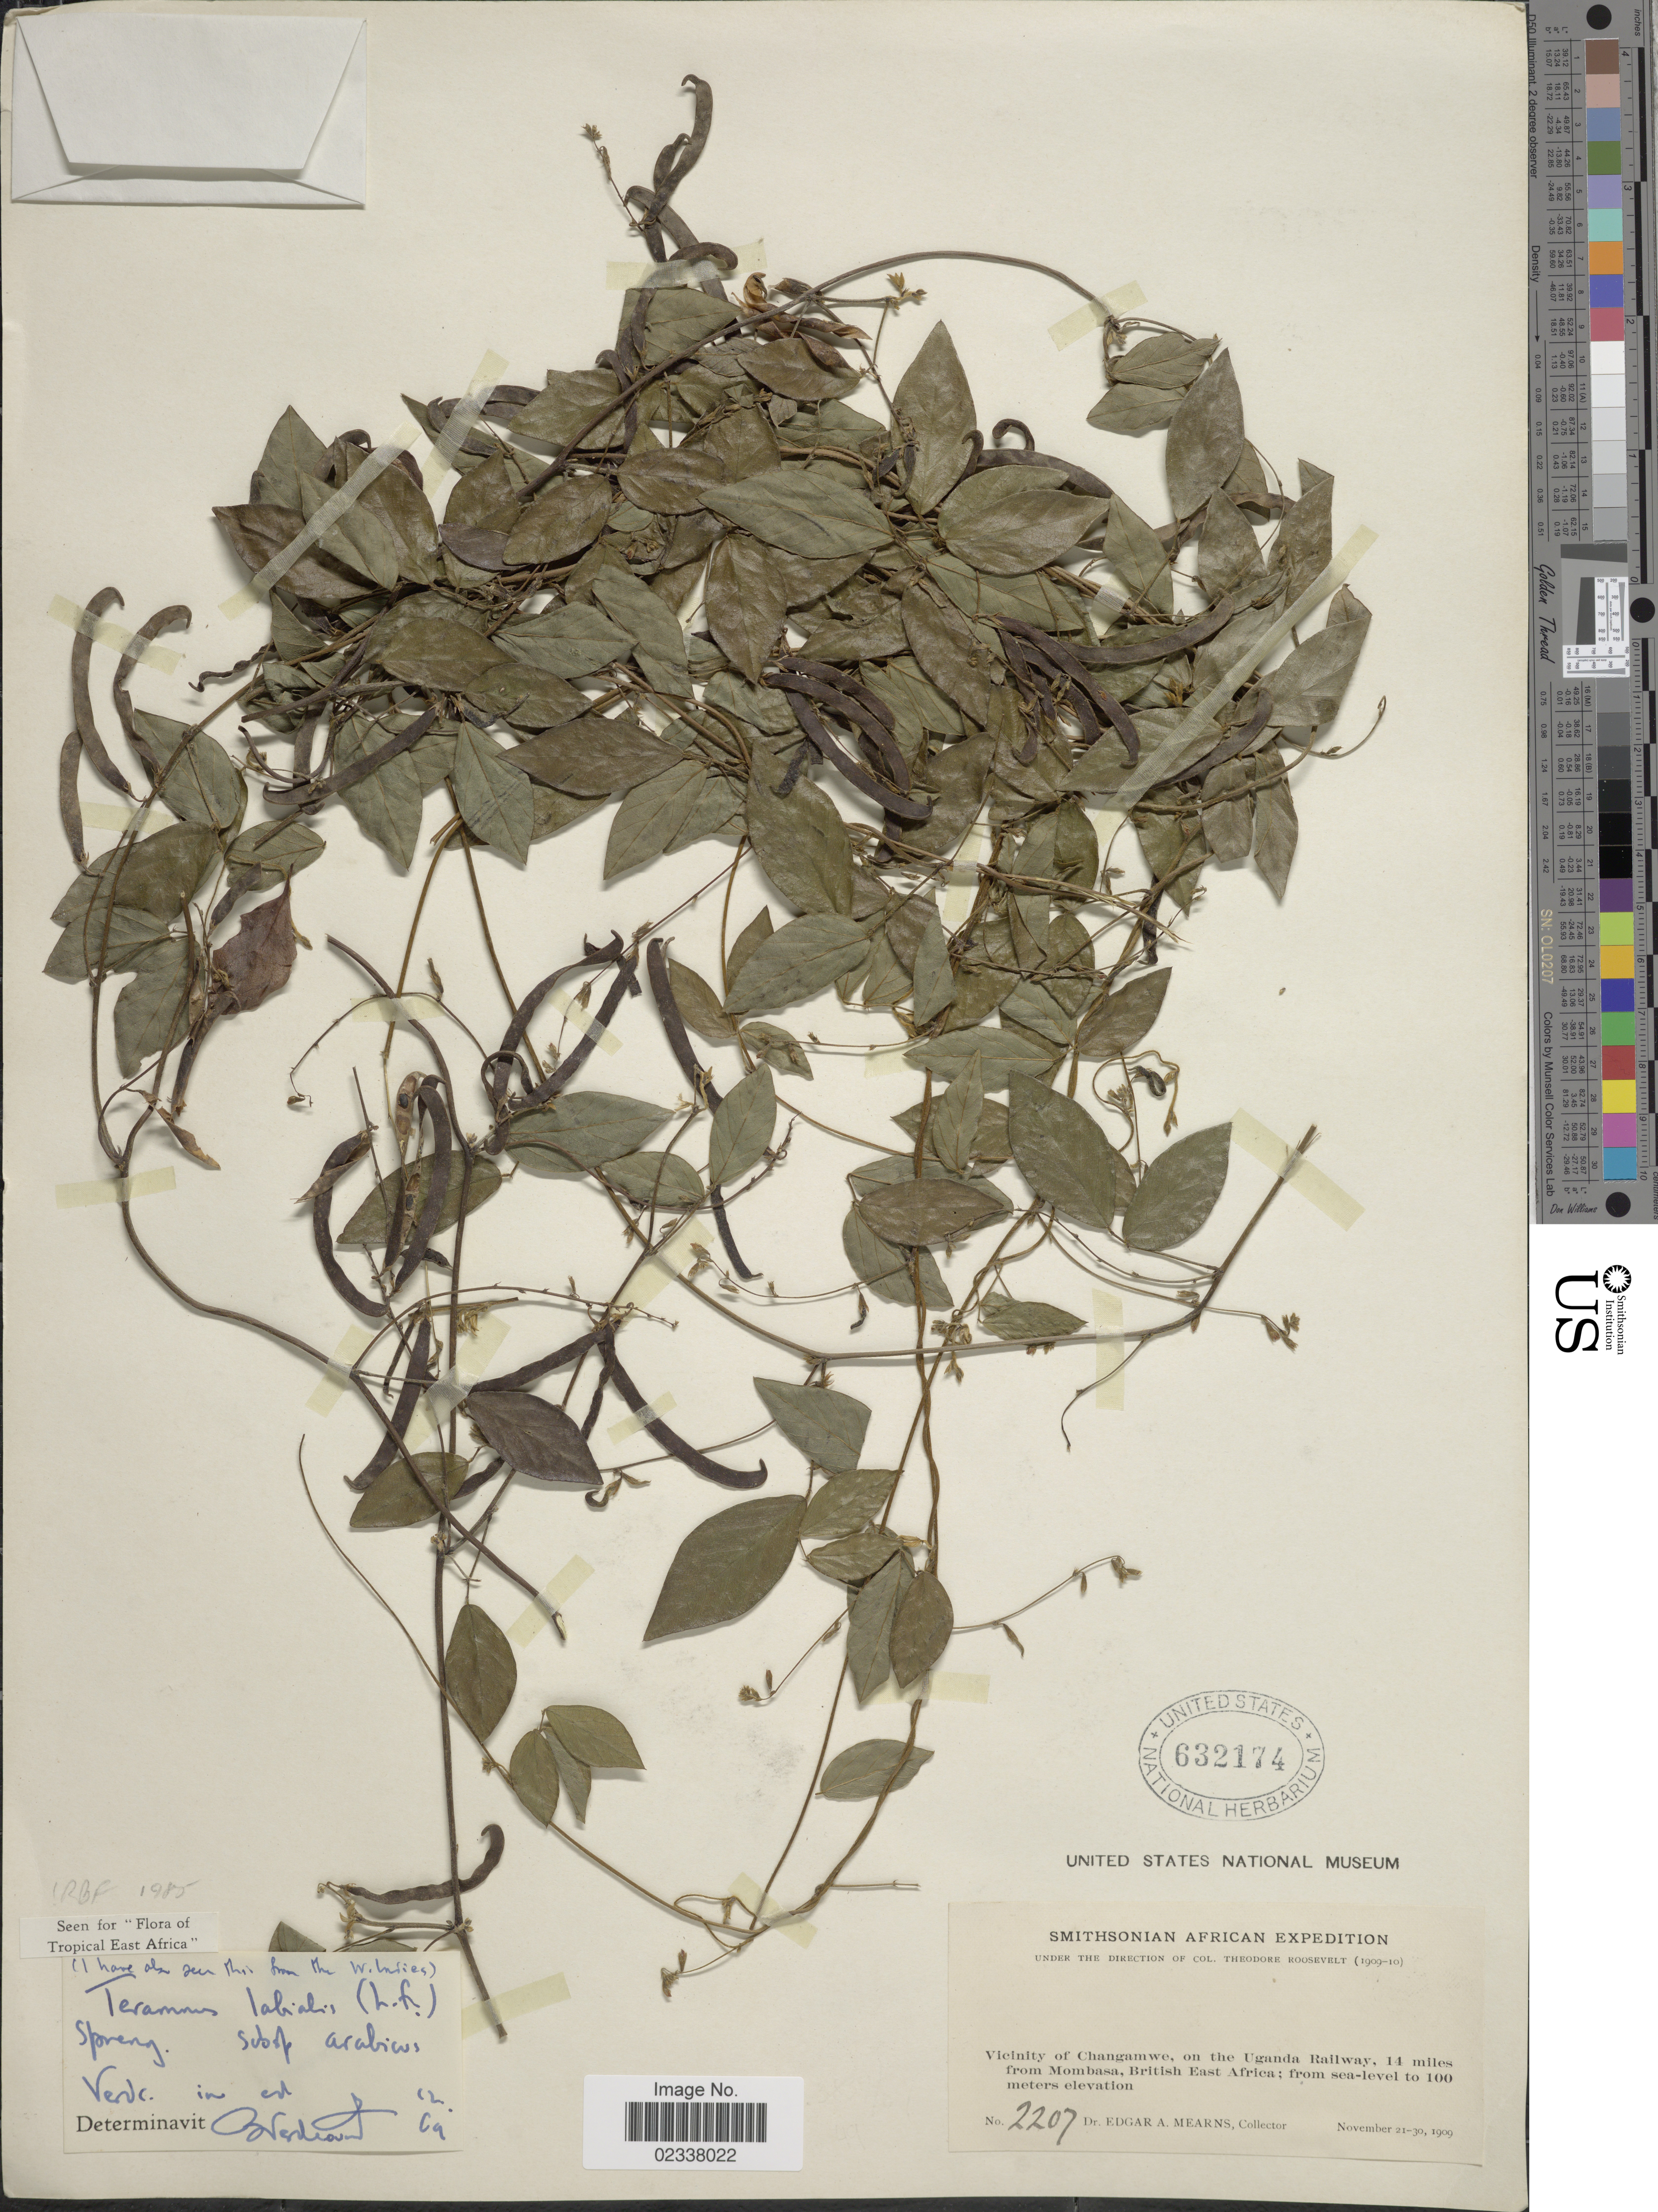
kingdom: Plantae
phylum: Tracheophyta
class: Magnoliopsida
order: Fabales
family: Fabaceae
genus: Teramnus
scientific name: Teramnus labialis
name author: (L. f.) Spreng.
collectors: E. A. Mearns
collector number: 2207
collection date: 1909-11-21/1909-11-30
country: Uganda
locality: Vicinity of Changamwe, on the Uganda Railway, 14 miles from Mombasa, British East Africa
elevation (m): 0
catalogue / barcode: US 632174